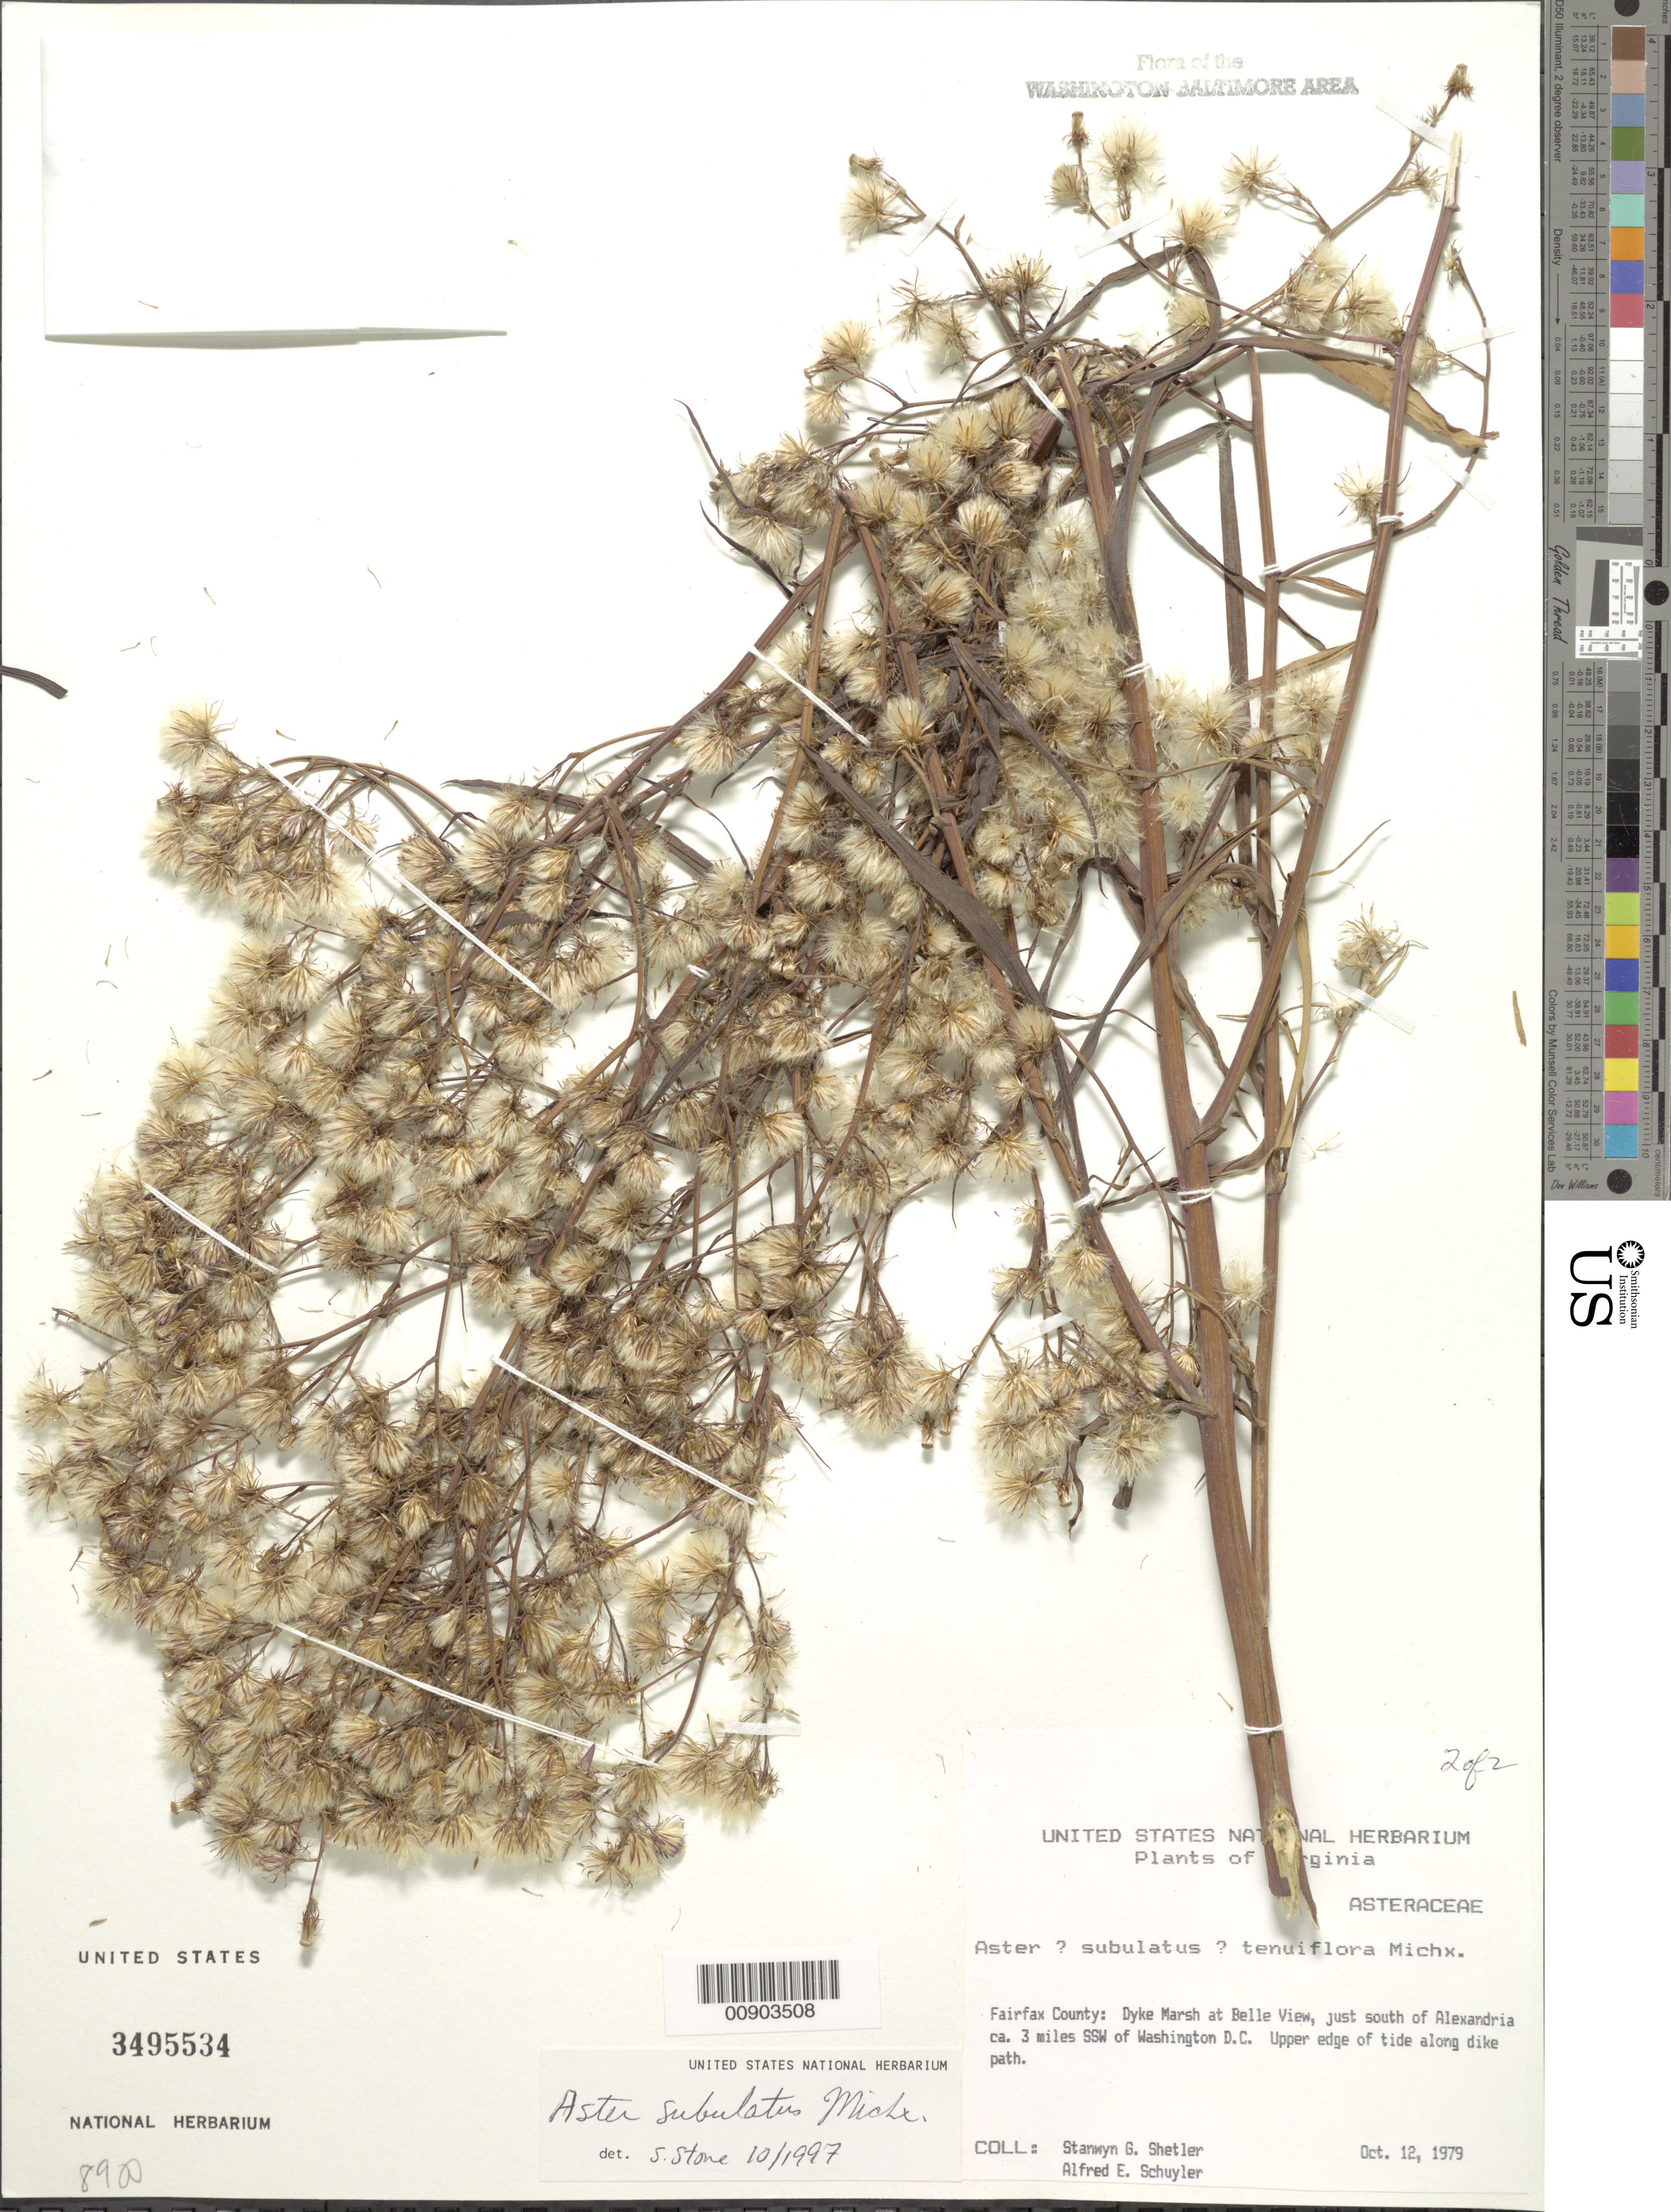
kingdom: Plantae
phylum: Tracheophyta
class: Magnoliopsida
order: Asterales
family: Asteraceae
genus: Symphyotrichum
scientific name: Symphyotrichum subulatum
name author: (Michx.) G.L. Nesom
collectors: S. Shetler & A. Schuyler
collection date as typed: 12 Oct 1979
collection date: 1979-10-12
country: United States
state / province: Virginia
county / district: Fairfax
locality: Dyke Marsh at Belle View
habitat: Upper edge of tide along dike path.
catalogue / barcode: US 3495534